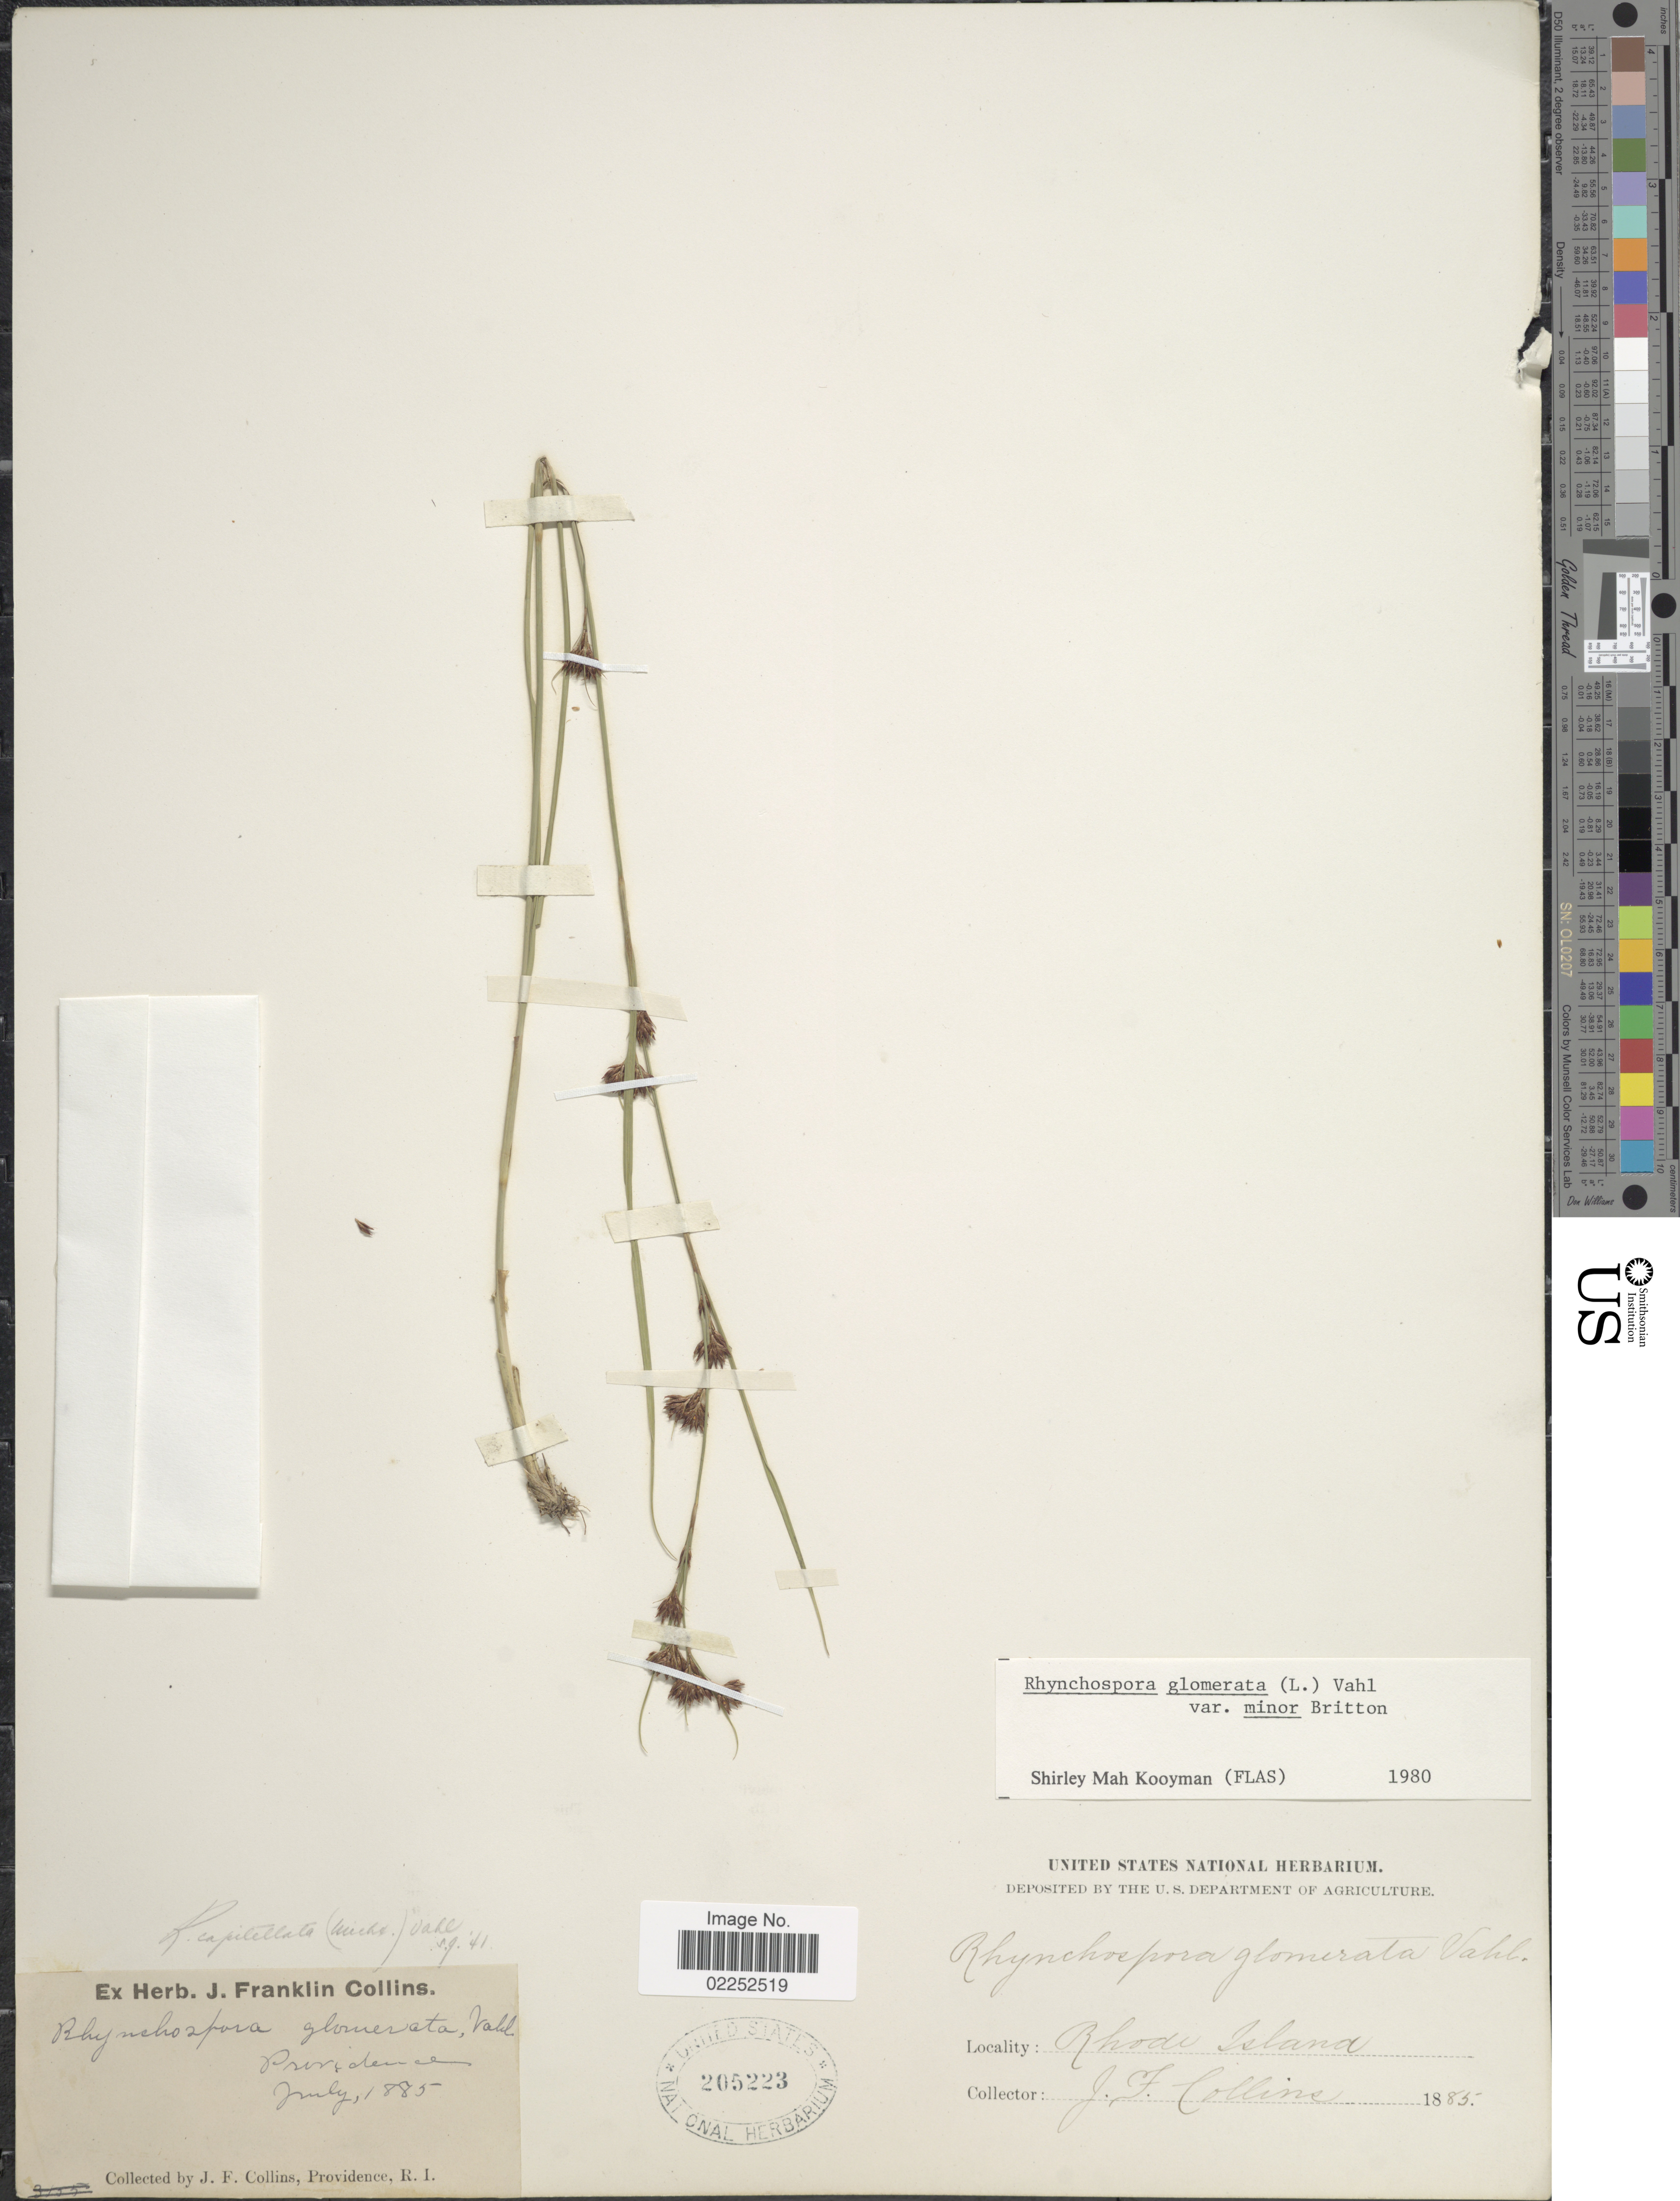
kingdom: Plantae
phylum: Tracheophyta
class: Liliopsida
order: Poales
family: Cyperaceae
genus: Rhynchospora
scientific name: Rhynchospora capitellata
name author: (Michx.) Vahl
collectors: J. Collins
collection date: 1885-07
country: United States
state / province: Rhode Island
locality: Providence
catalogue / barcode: US 205223